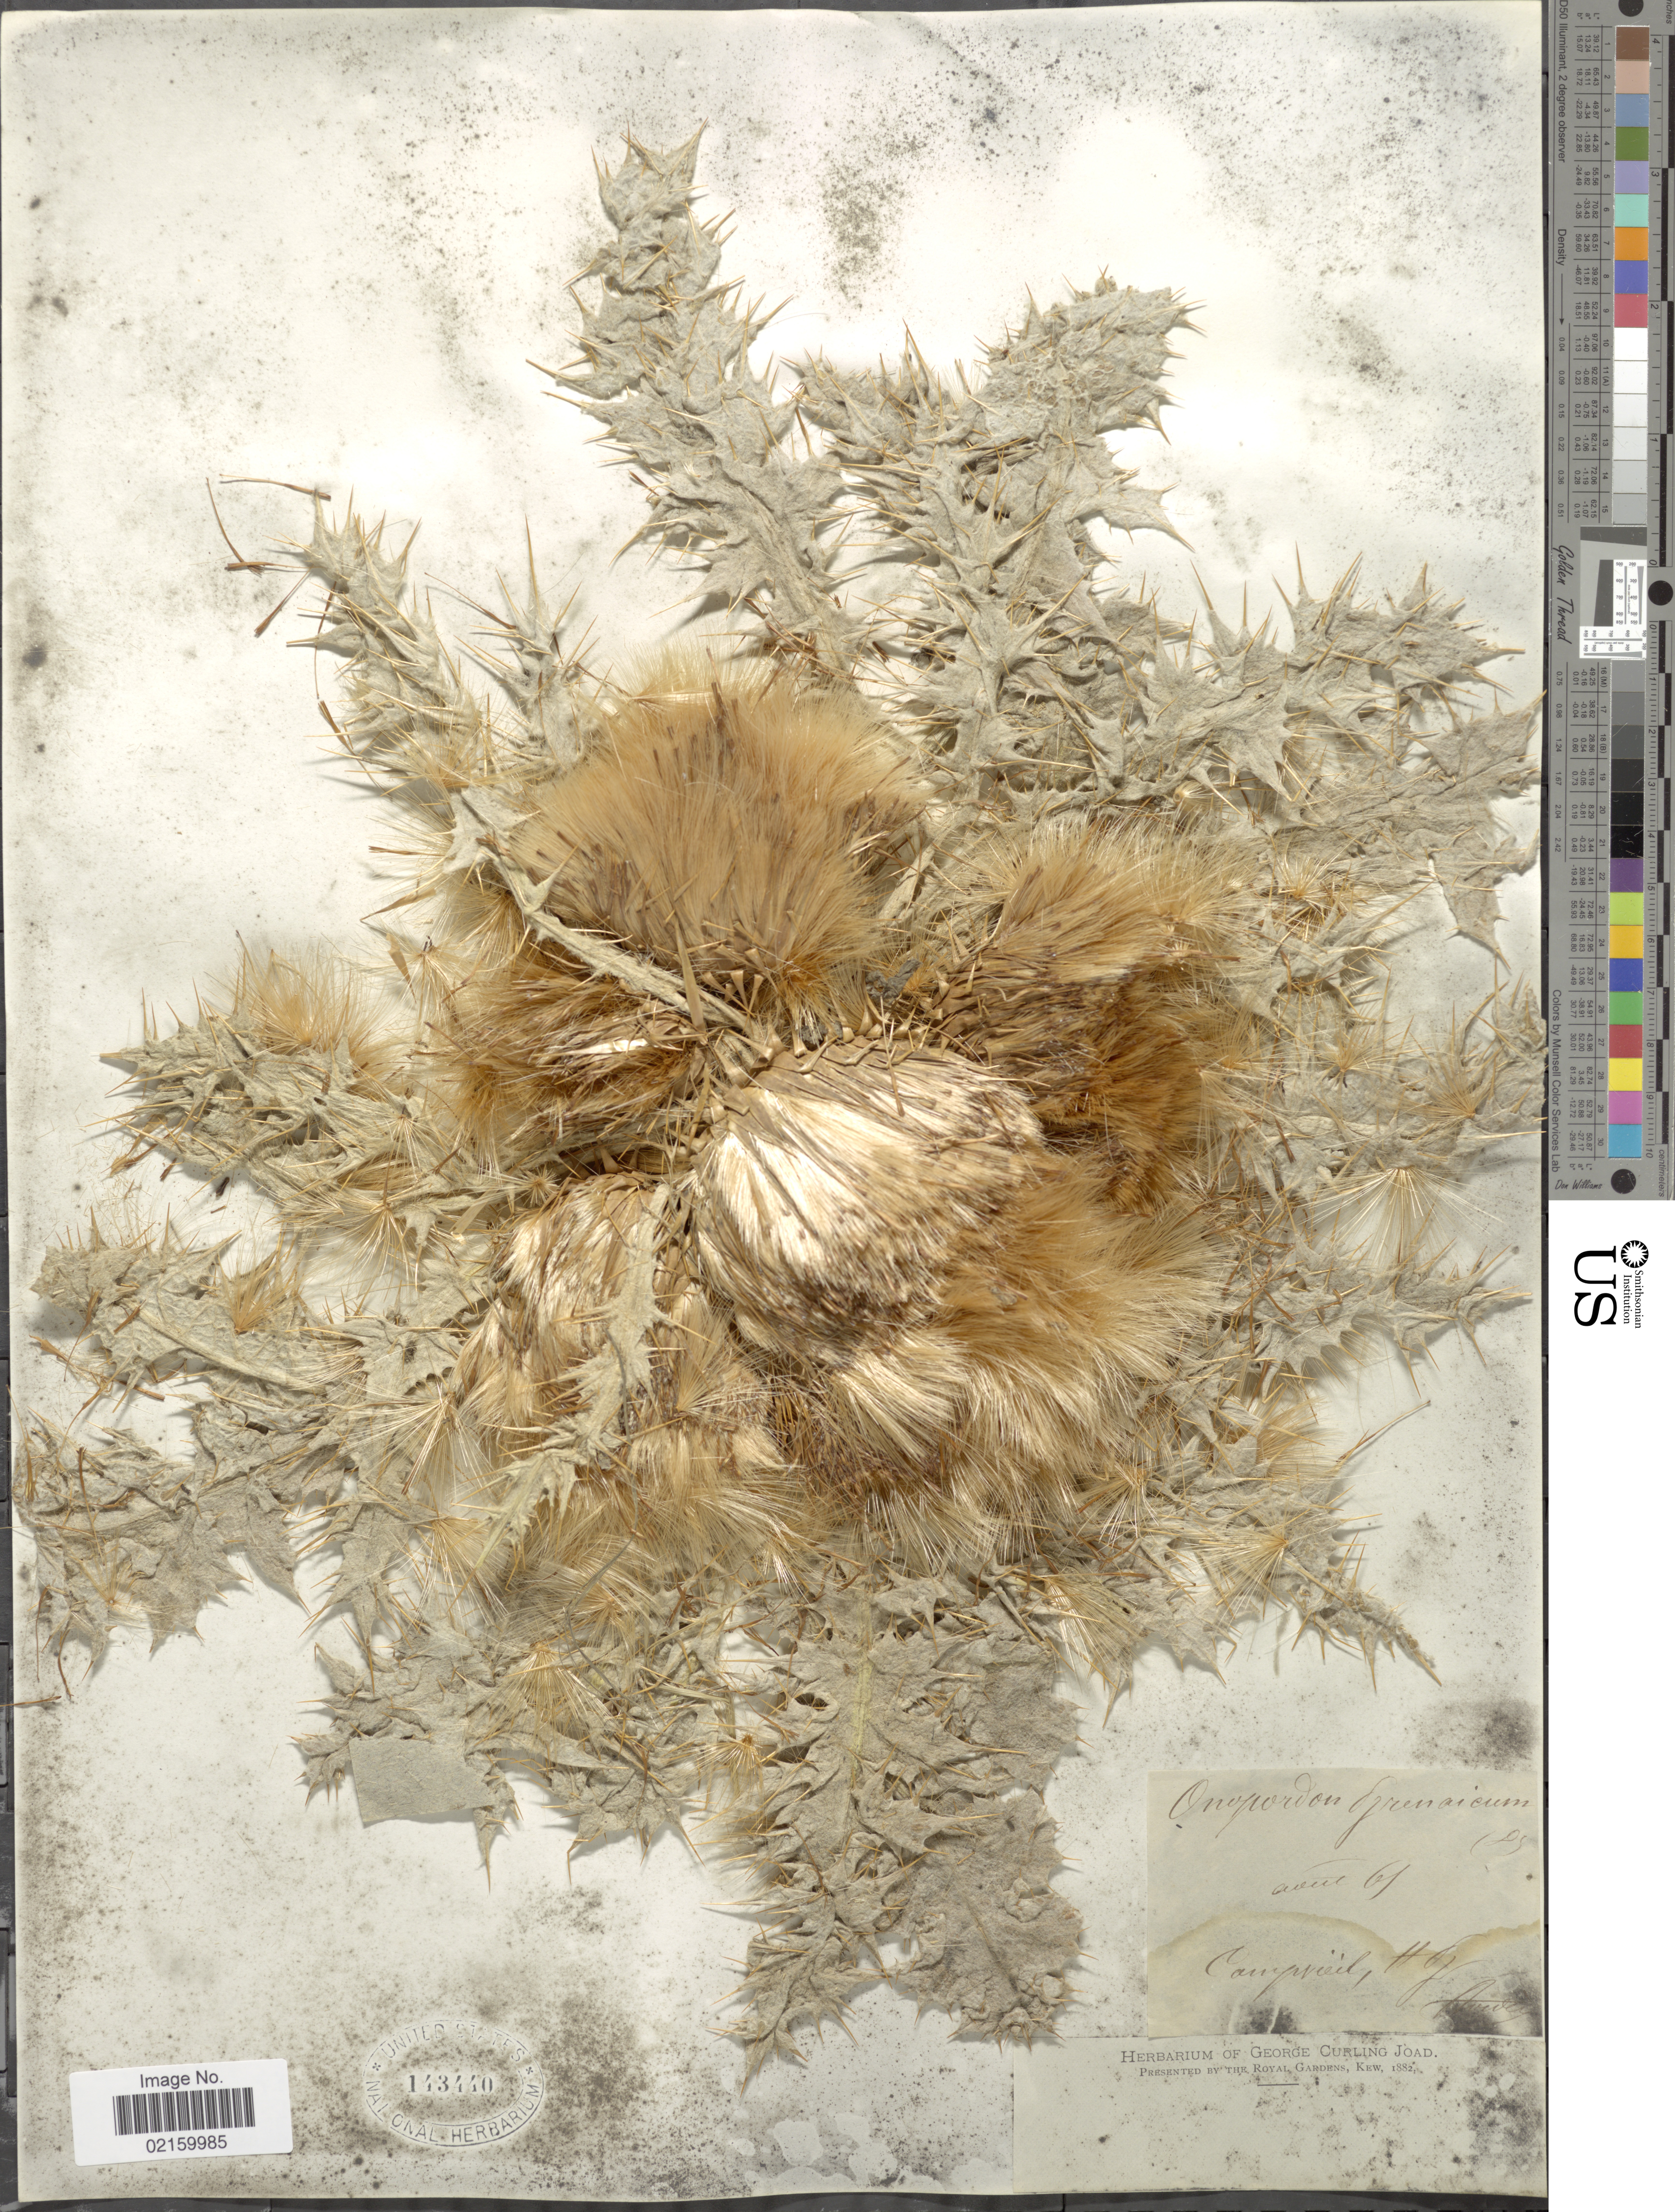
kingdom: Plantae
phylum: Tracheophyta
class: Magnoliopsida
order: Asterales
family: Asteraceae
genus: Onopordum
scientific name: Onopordum pyrenaicum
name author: DC.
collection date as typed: Transcribed d/m/y: /8/61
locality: Comprieel, HJ [interpreted]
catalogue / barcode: US 143440